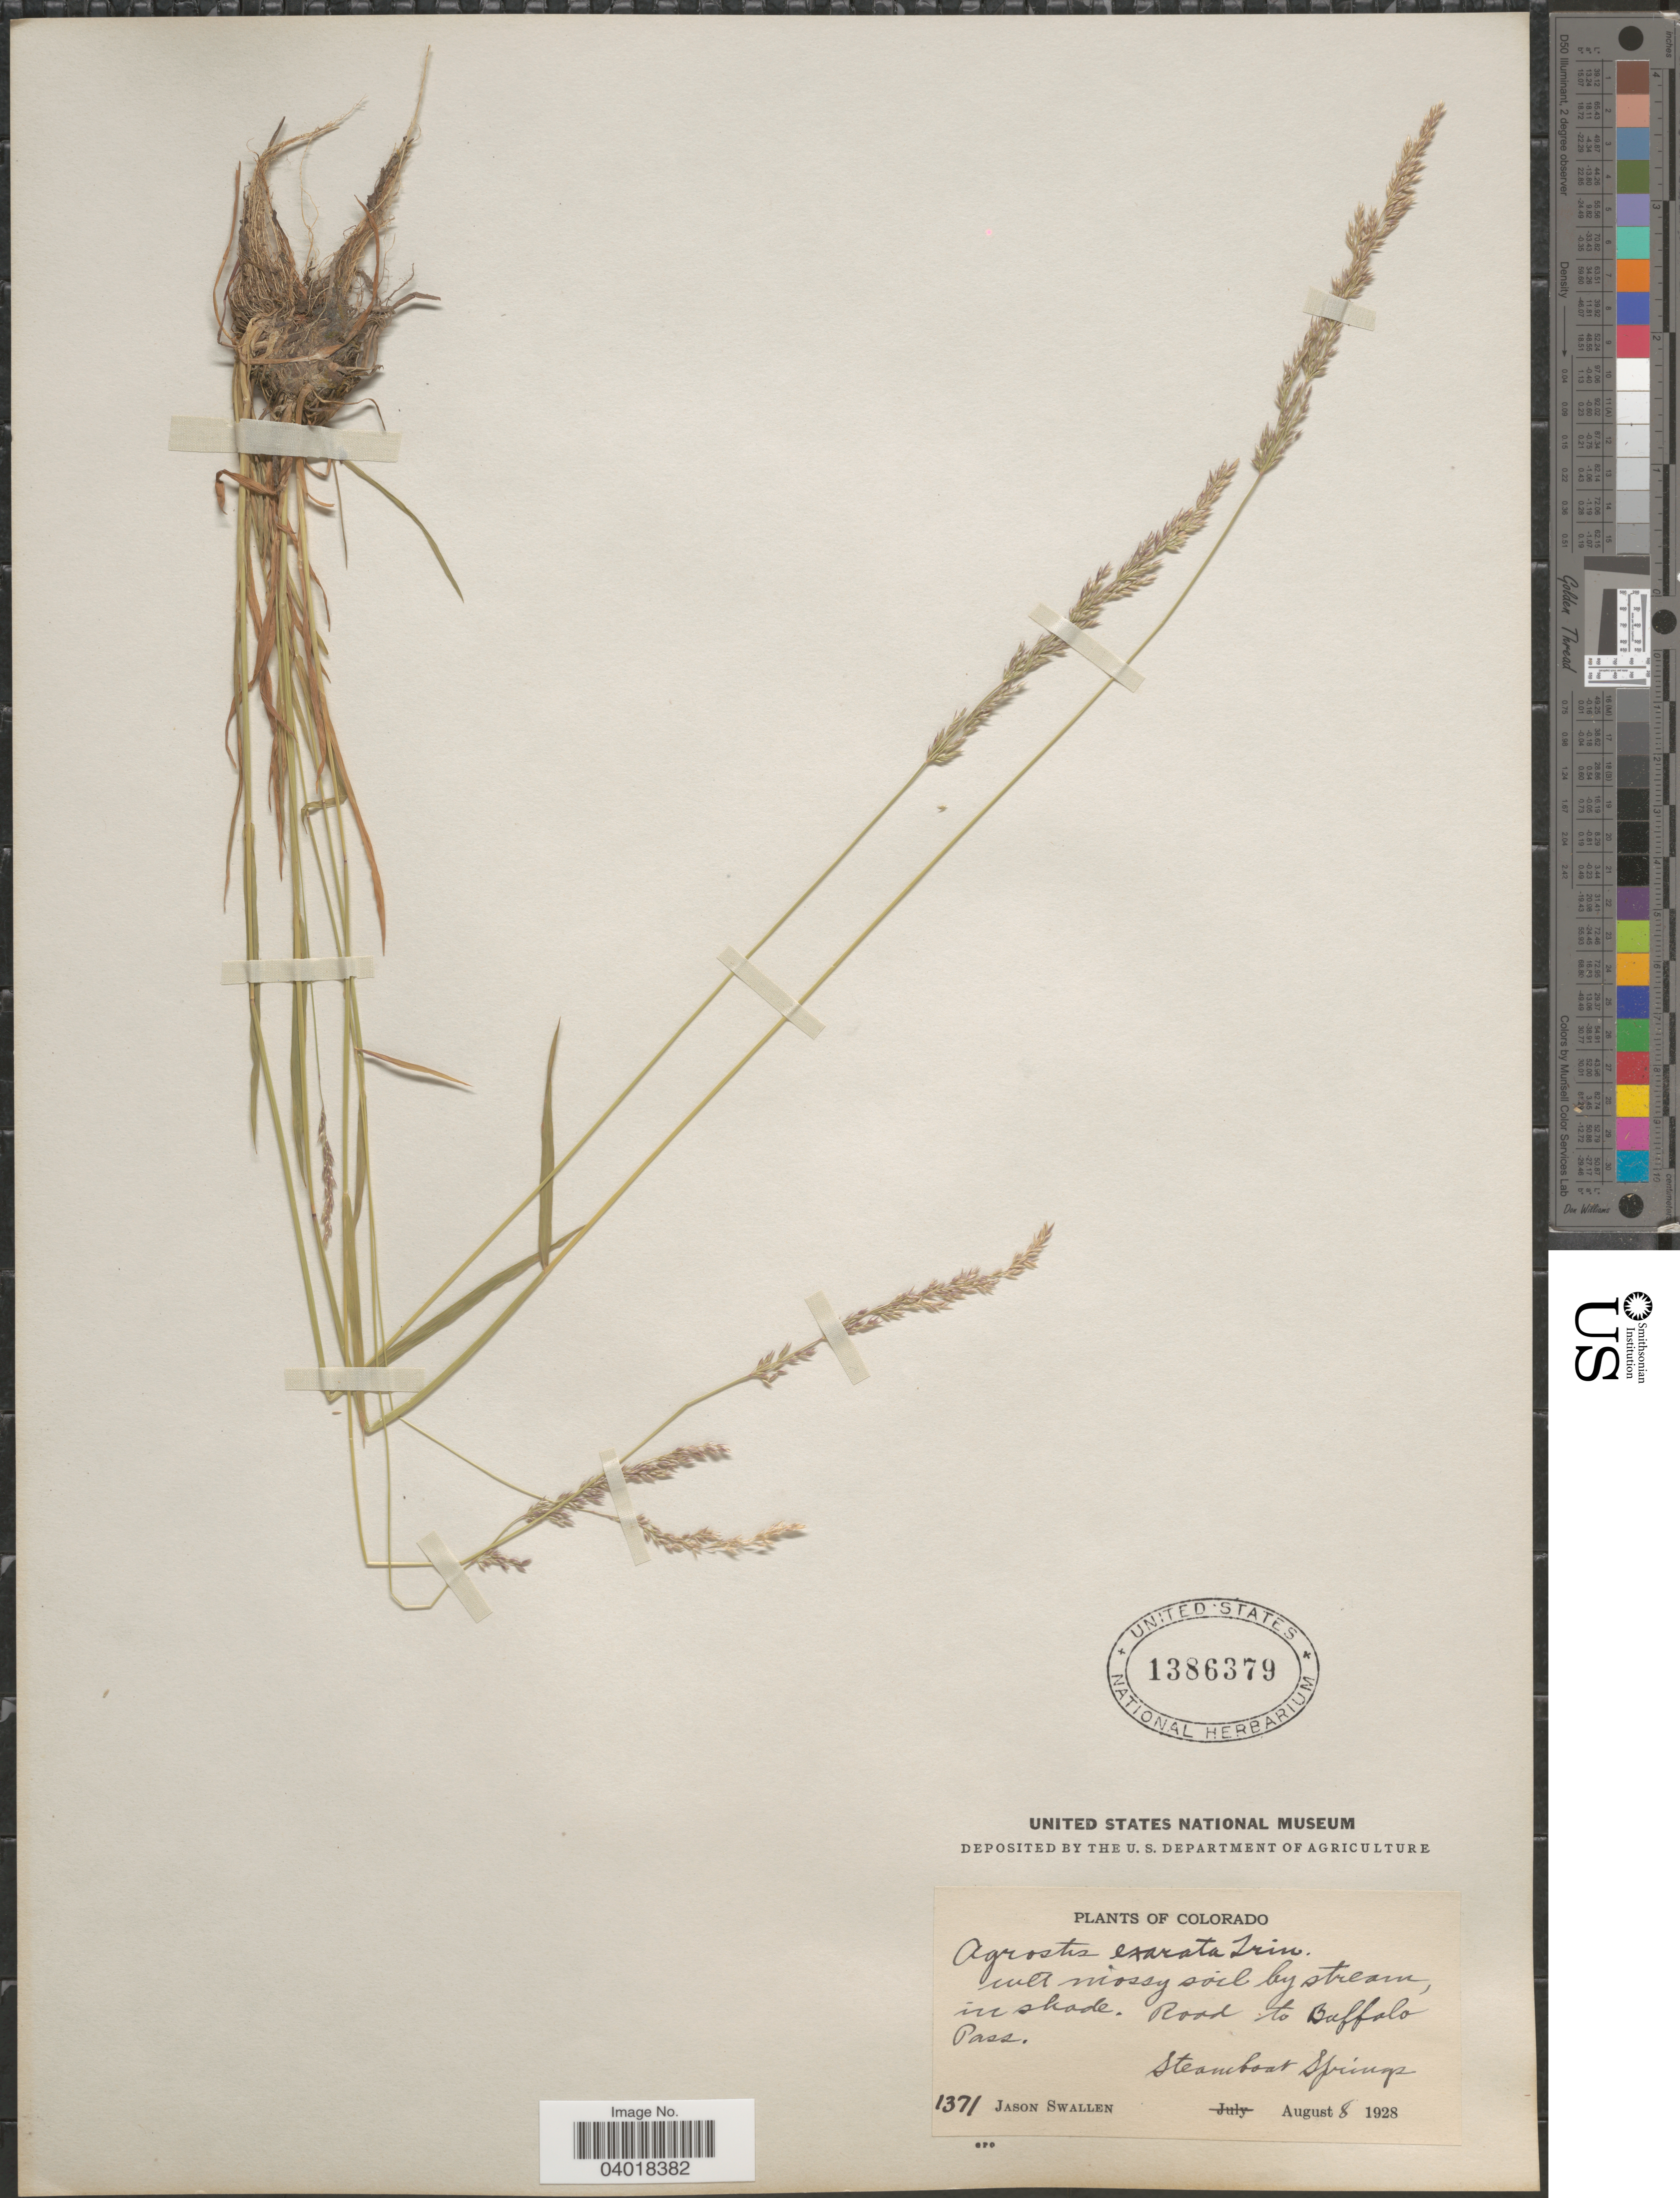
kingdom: Plantae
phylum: Tracheophyta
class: Liliopsida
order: Poales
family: Poaceae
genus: Agrostis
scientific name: Agrostis exarata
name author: Trin.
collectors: J. R. Swallen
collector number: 1371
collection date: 1928-08-08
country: United States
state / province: Colorado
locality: Road to Buffalo Pass. Steamboat Springs.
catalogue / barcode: US 1386379